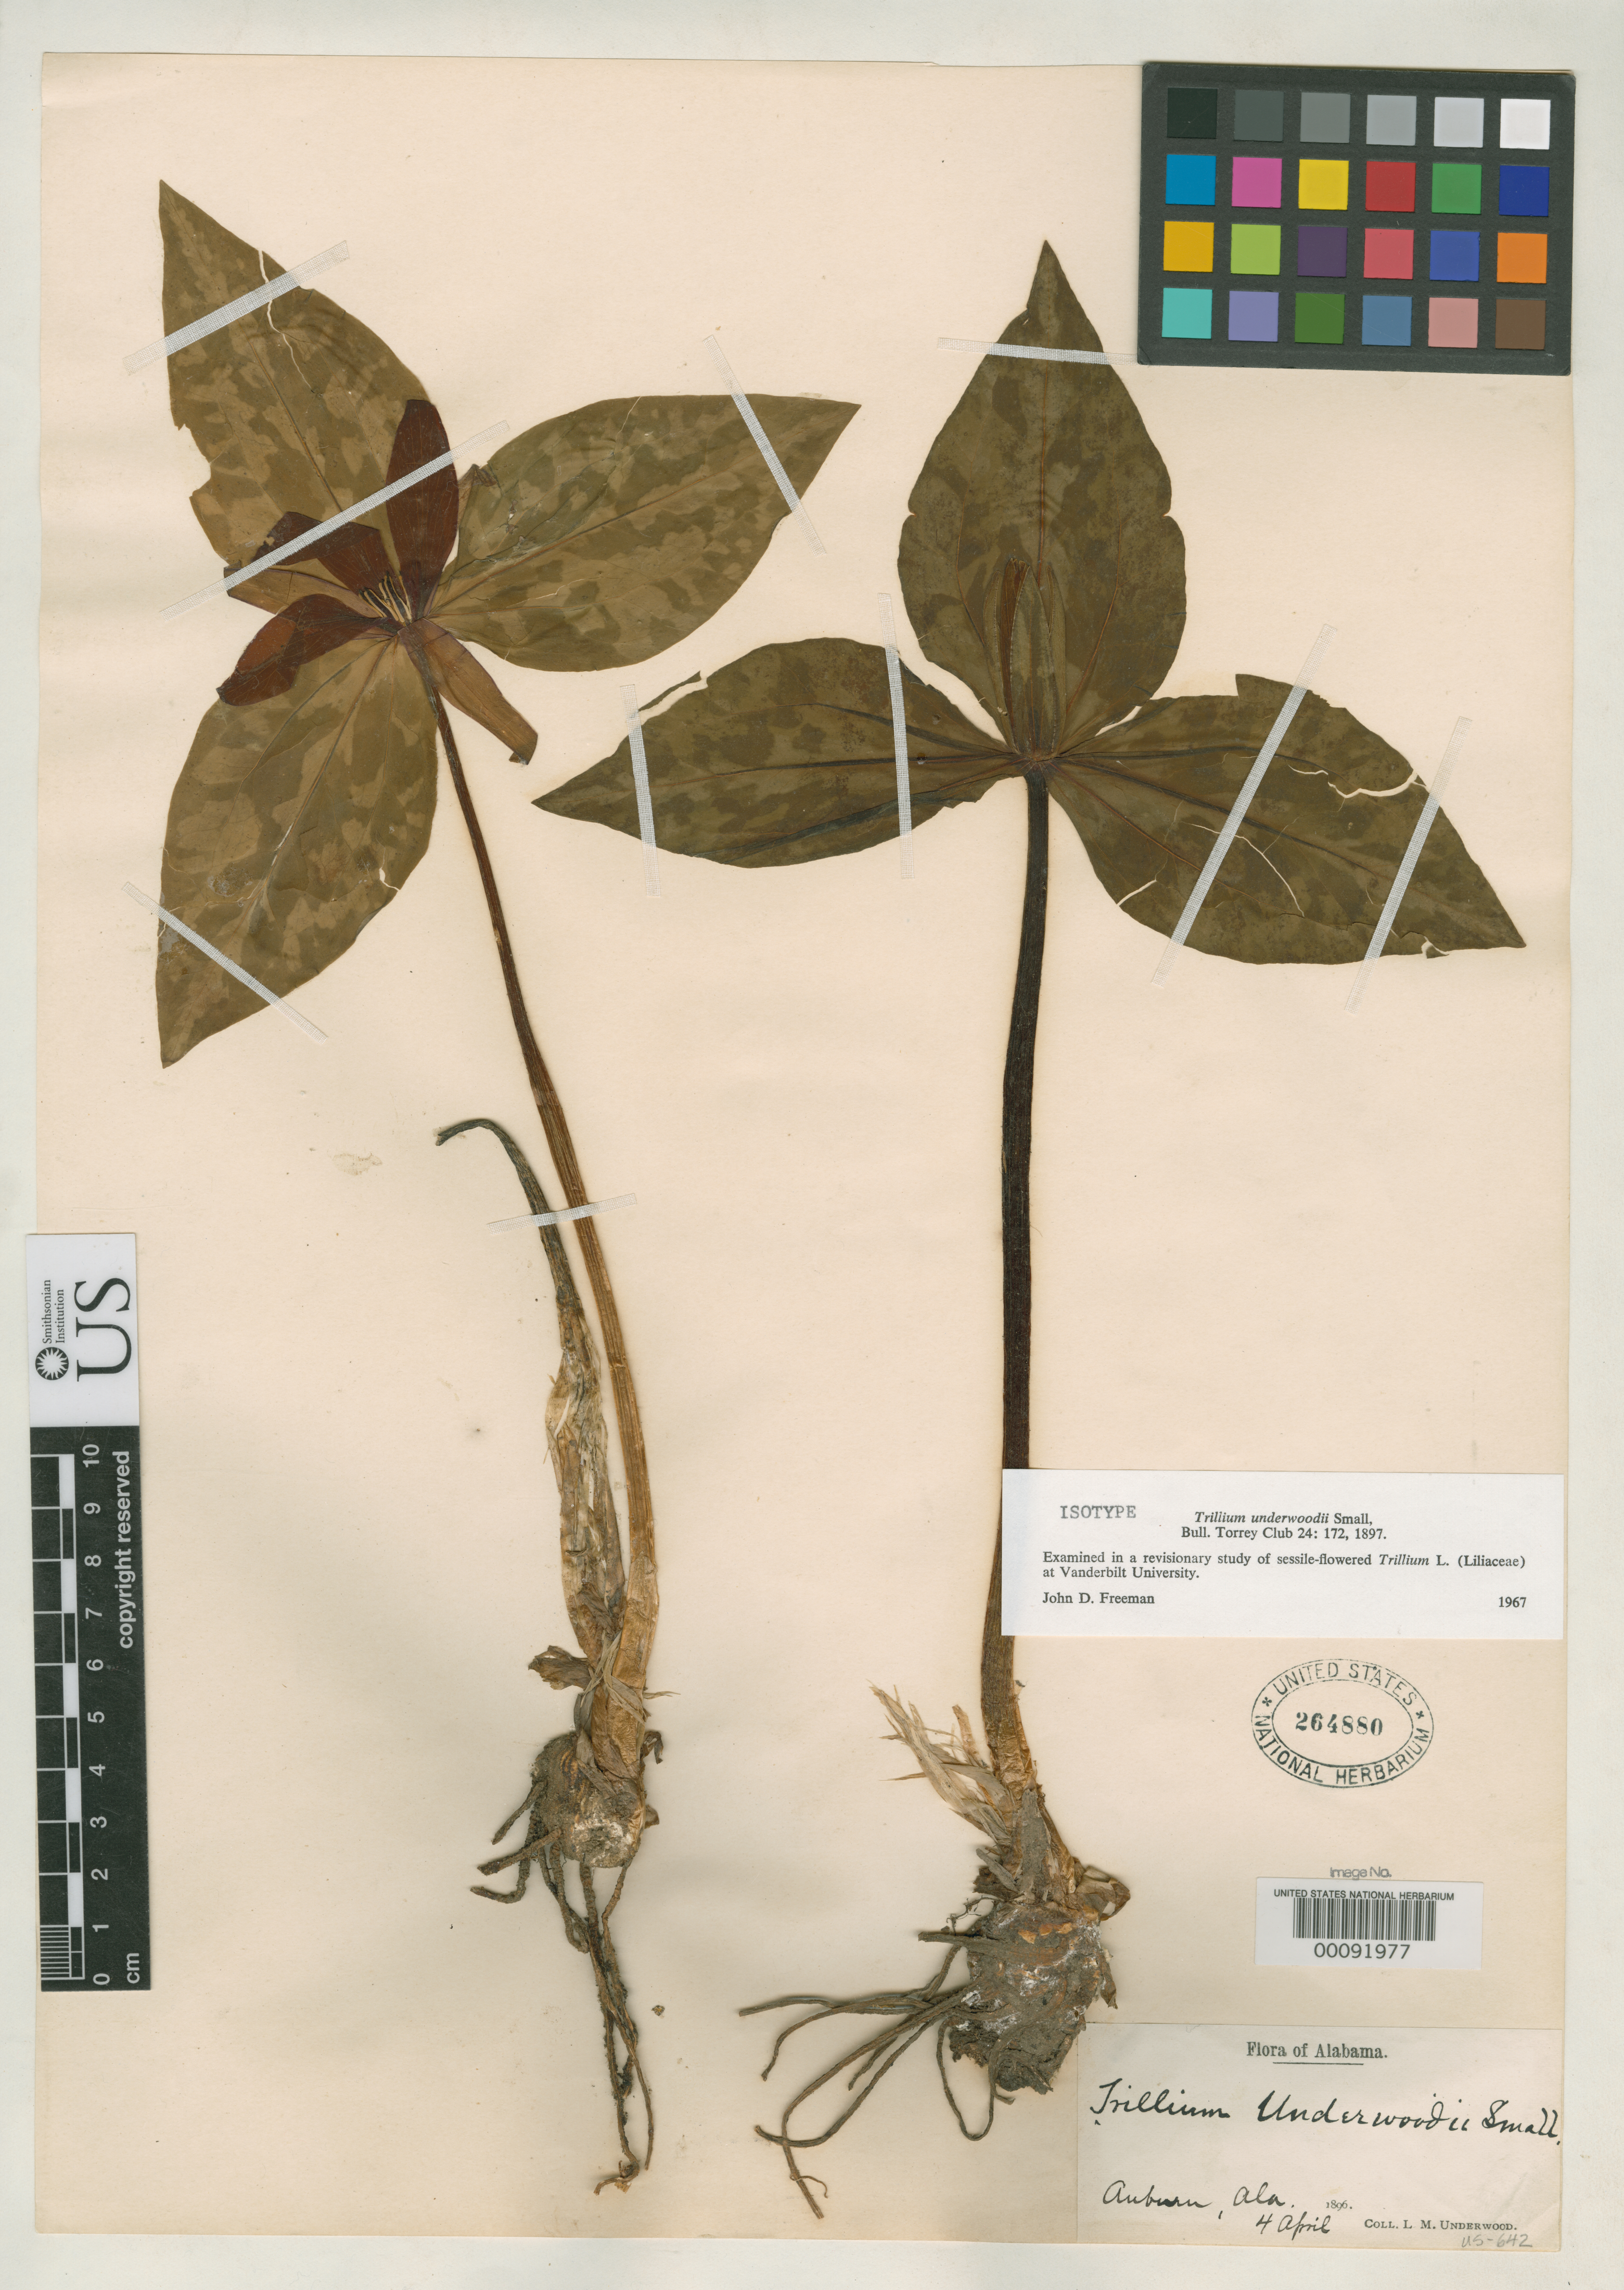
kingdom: Plantae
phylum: Tracheophyta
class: Liliopsida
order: Liliales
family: Melanthiaceae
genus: Trillium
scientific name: Trillium underwoodii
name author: Small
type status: Isotype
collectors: L. M. Underwood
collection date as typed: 04 Apr 1896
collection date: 1896-04-04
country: United States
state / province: Alabama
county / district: Lee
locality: Auburn.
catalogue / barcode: US 264880